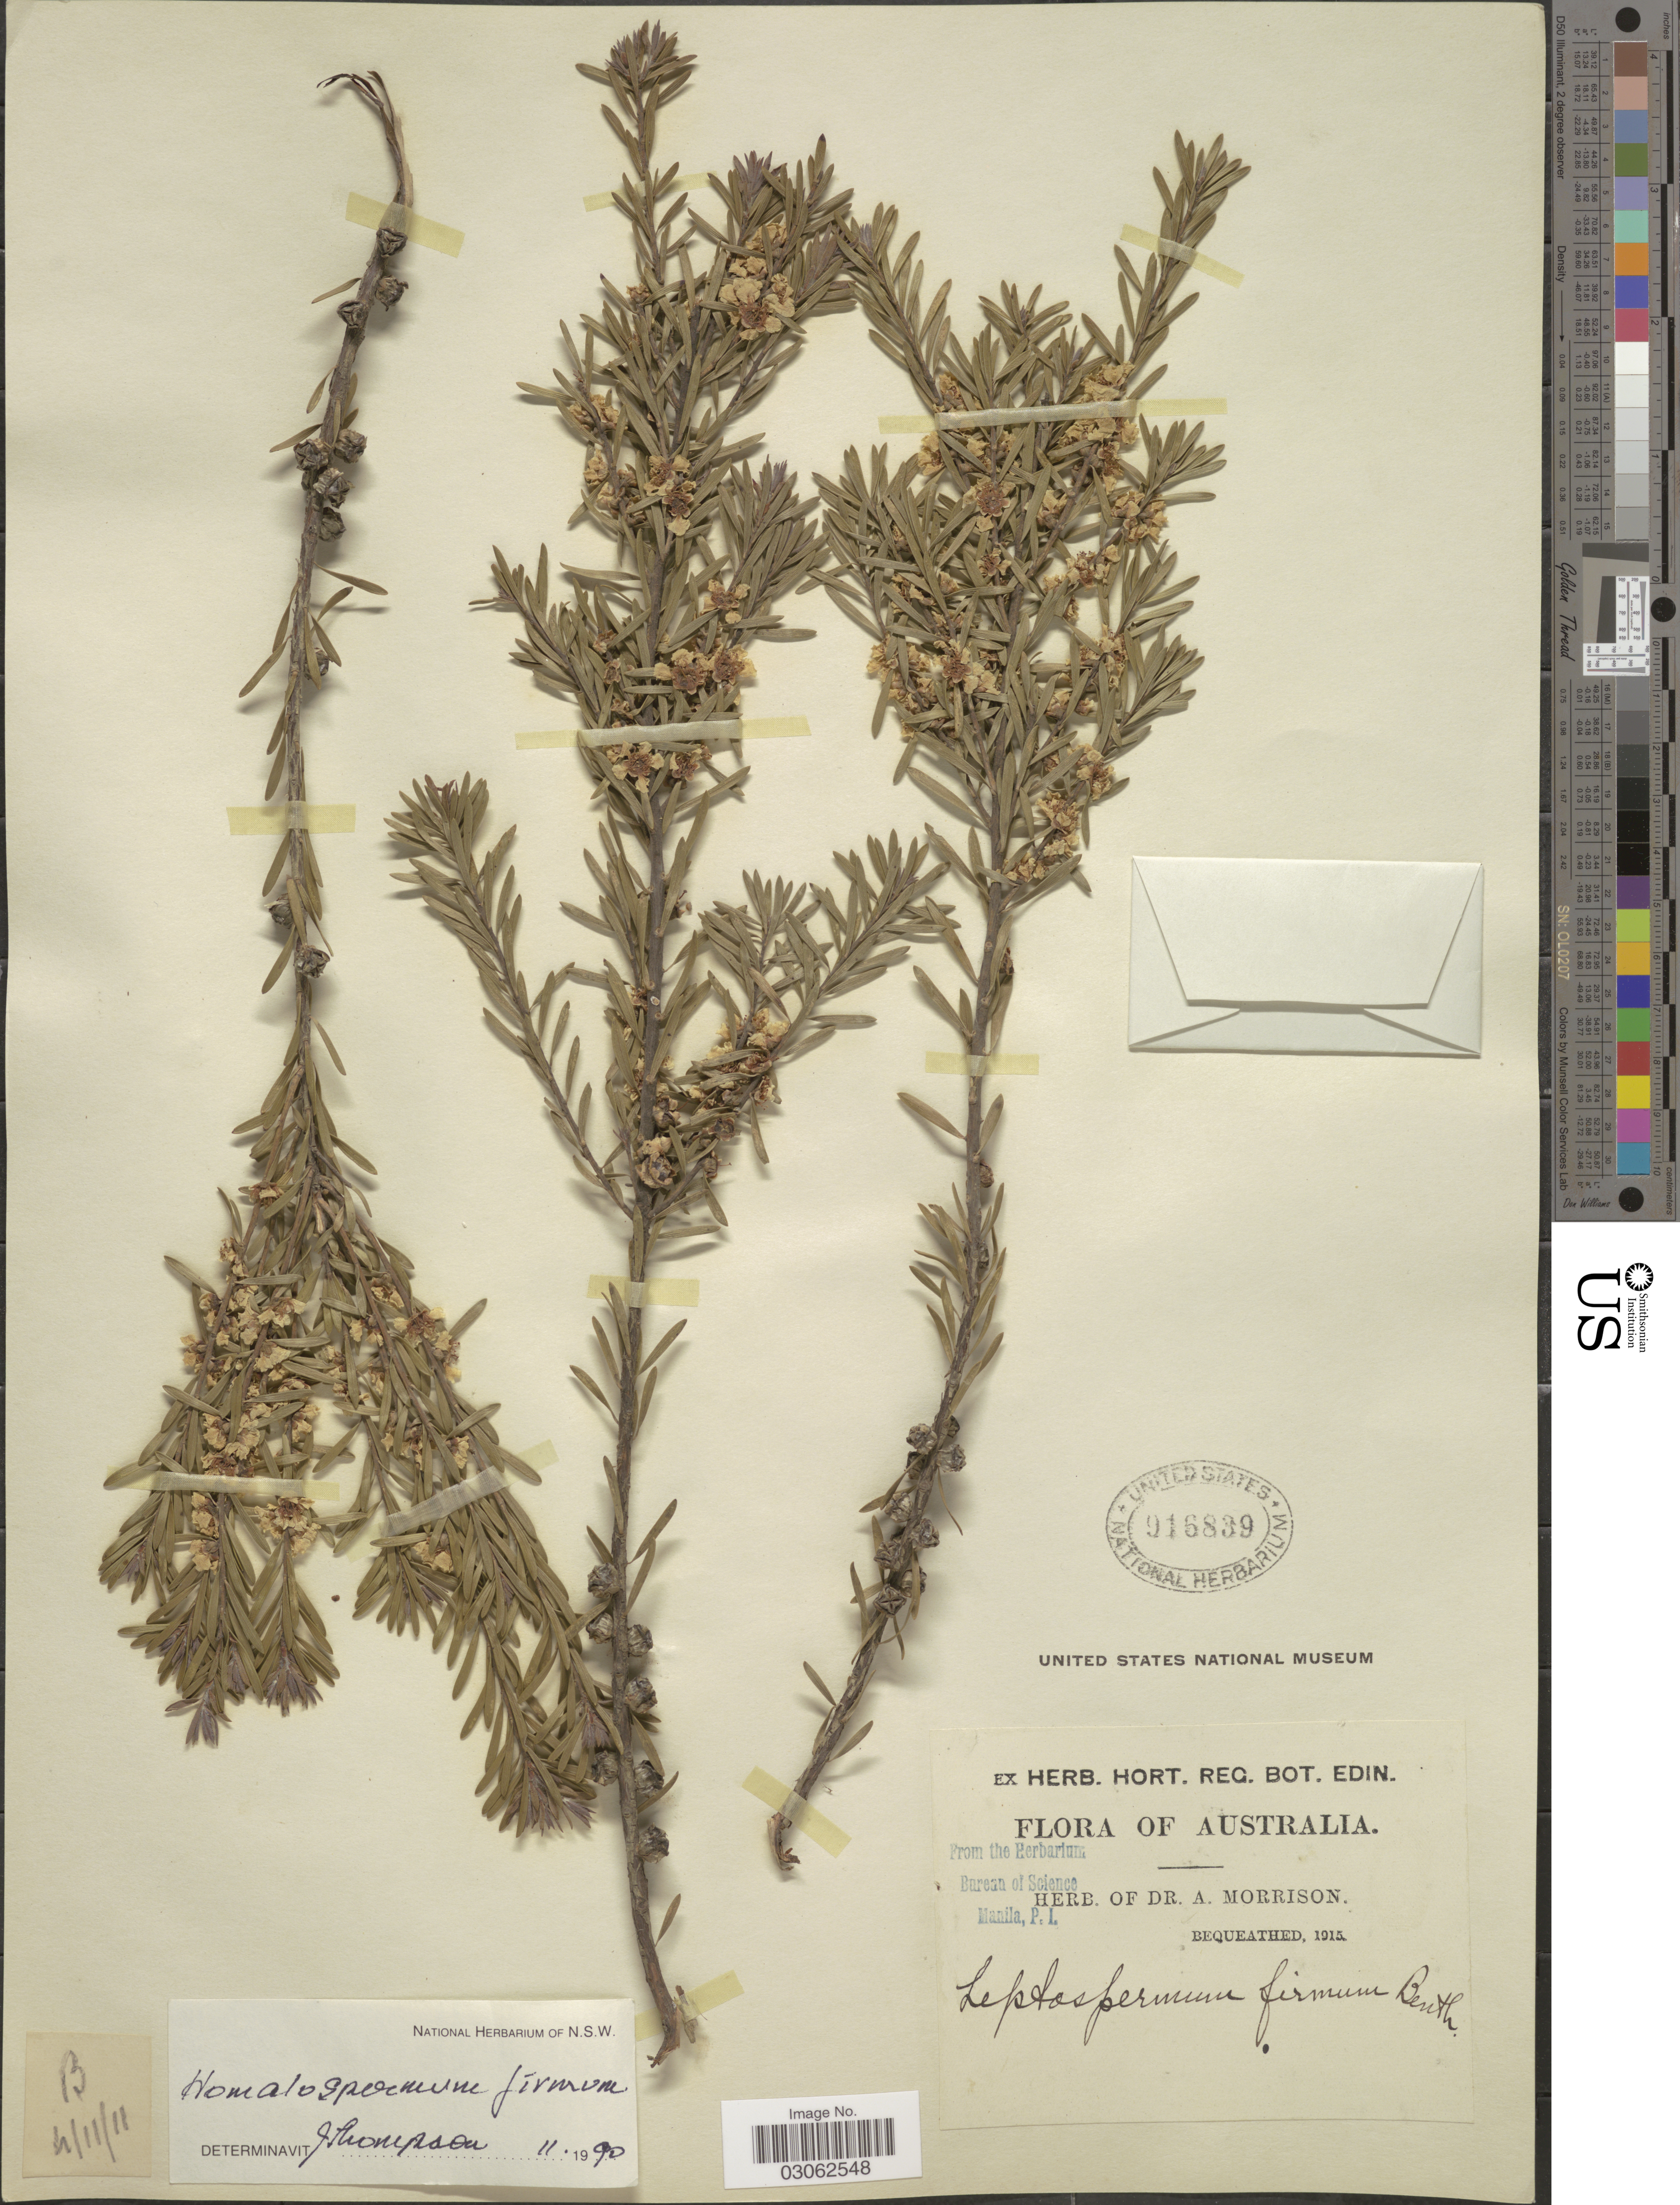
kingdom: Plantae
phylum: Tracheophyta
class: Magnoliopsida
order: Myrtales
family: Myrtaceae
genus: Homalospermum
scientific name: Homalospermum firmum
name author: Schauer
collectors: ex herb. Dr. A. Morrison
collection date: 1915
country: Australia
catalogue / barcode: US 916839